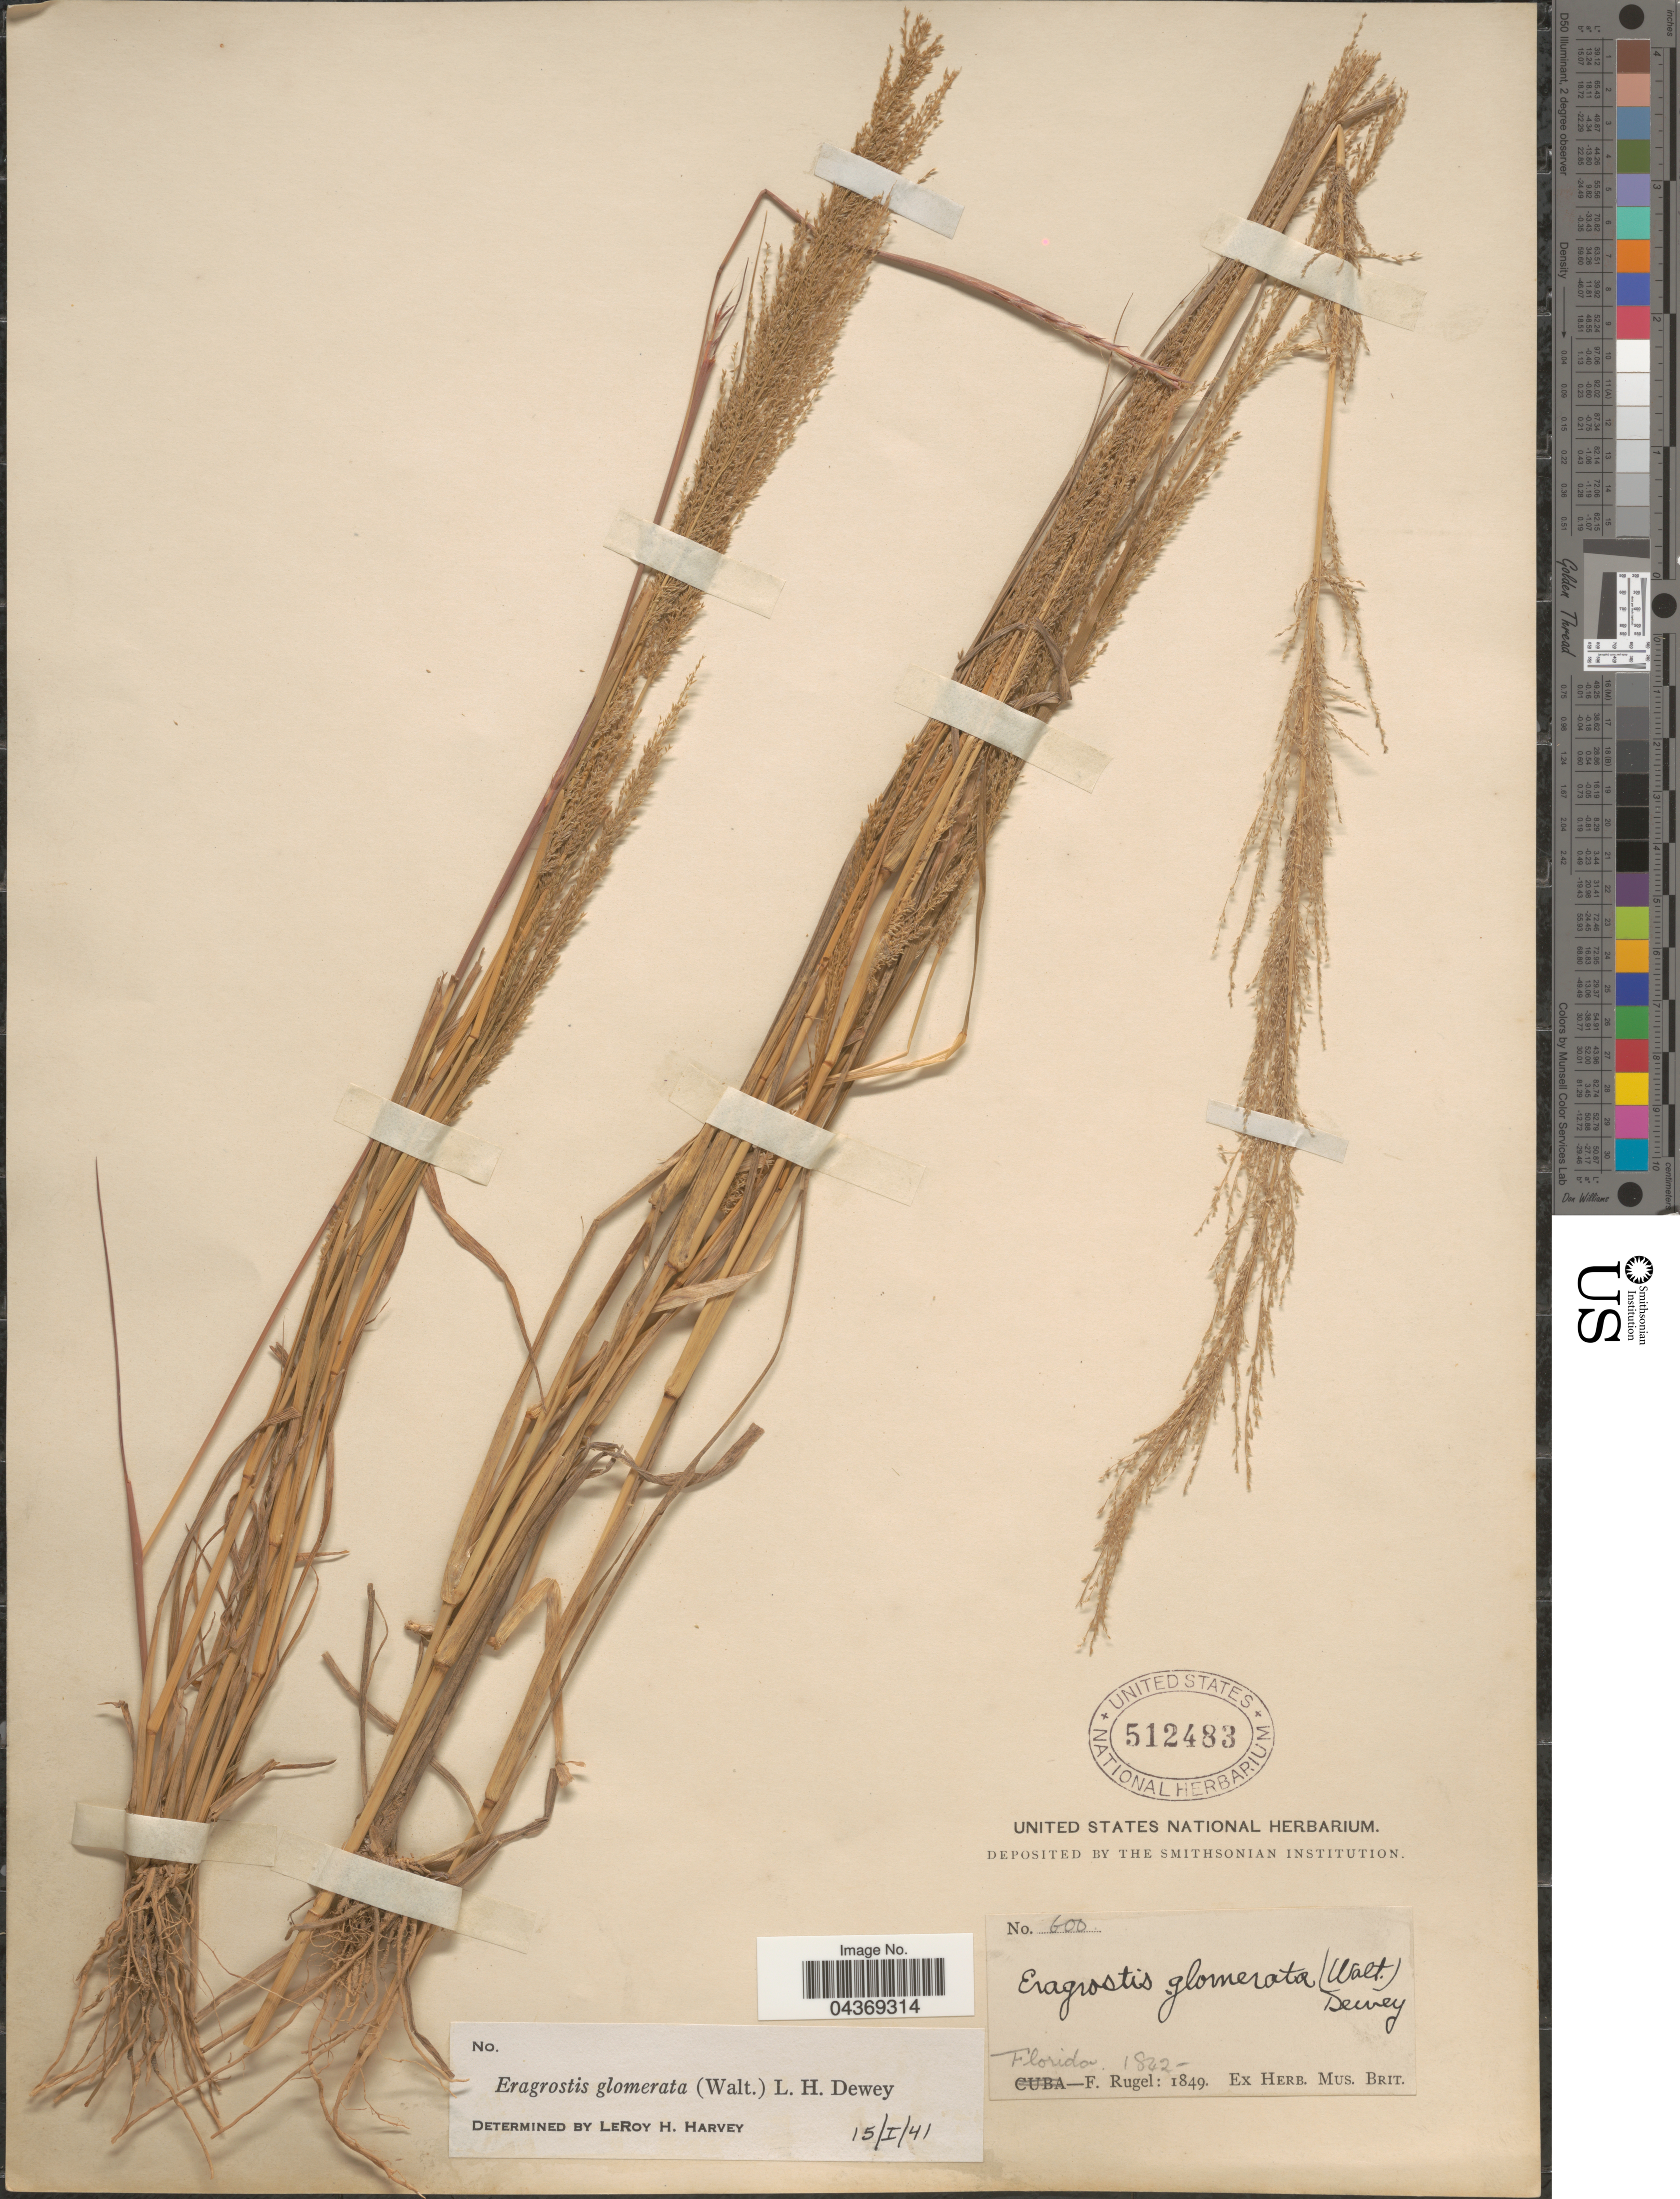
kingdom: Plantae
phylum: Tracheophyta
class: Liliopsida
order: Poales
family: Poaceae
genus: Eragrostis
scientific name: Eragrostis japonica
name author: (Thunb.) Trin.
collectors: F. Rugel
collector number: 600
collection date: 1842/1849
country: United States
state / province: Florida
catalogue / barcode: US 512483